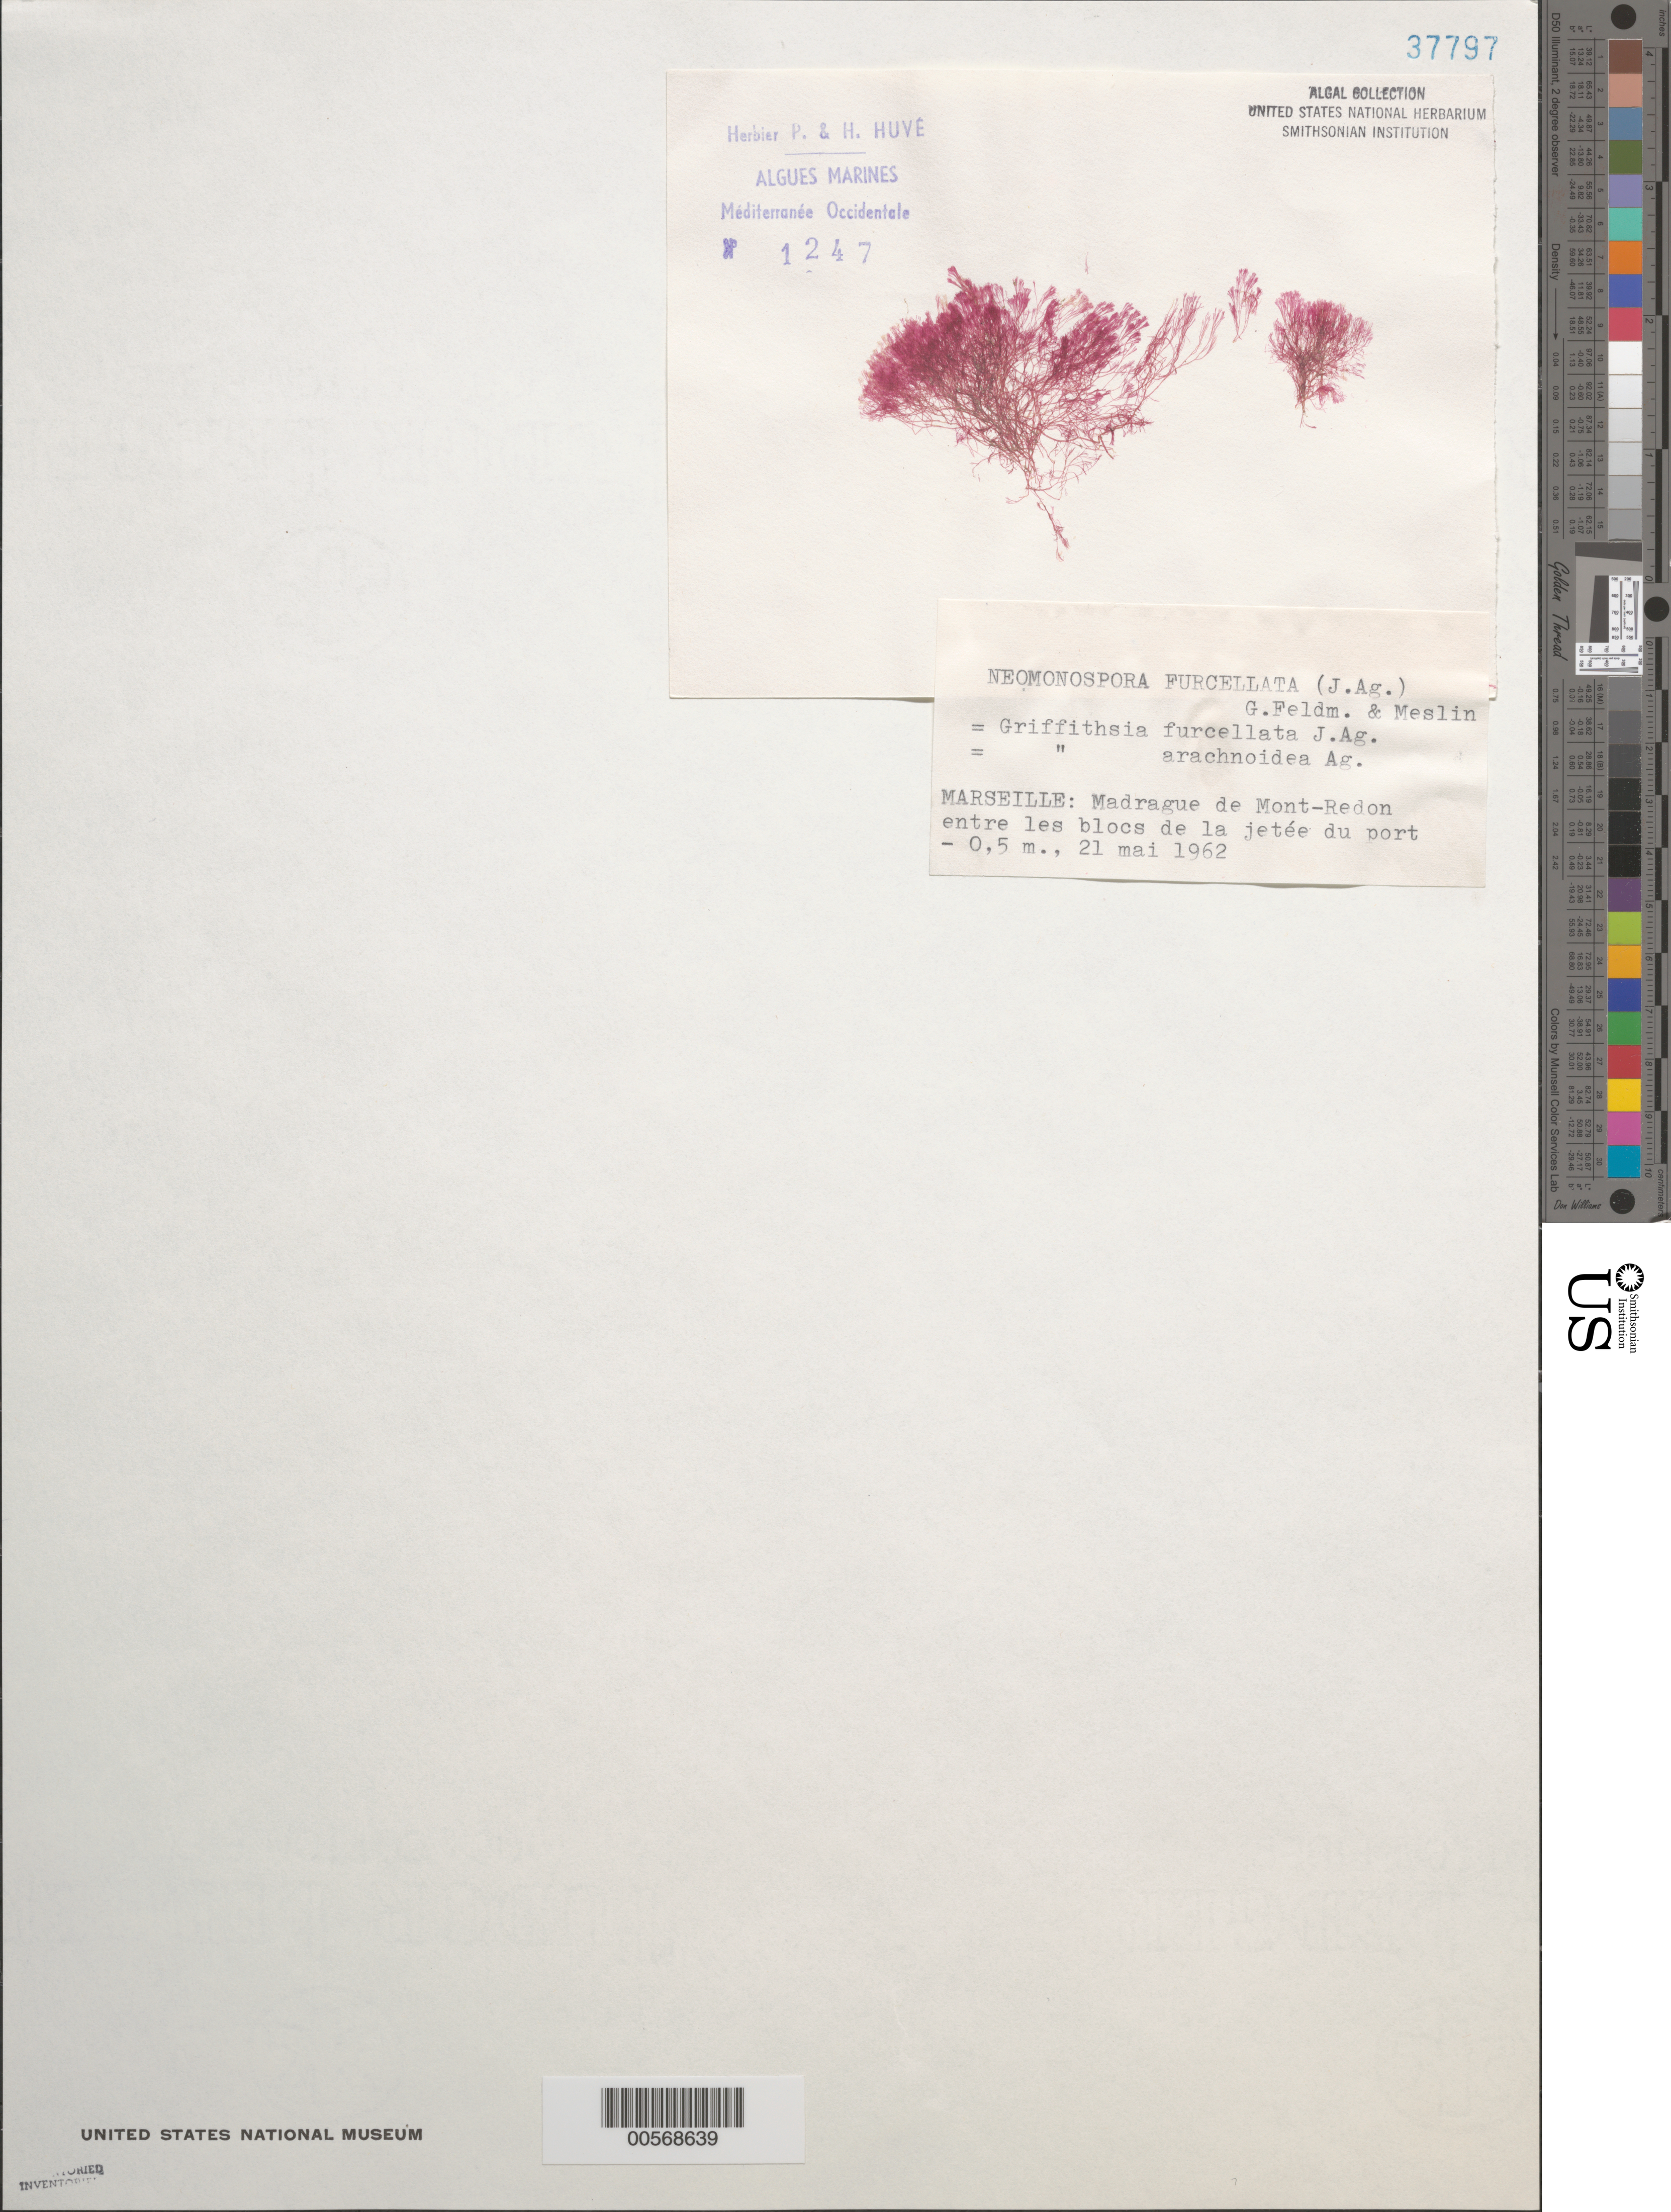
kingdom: Plantae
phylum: Rhodophyta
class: Florideophyceae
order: Ceramiales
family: Wrangeliaceae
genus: Anotrichium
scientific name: Anotrichium furcellatum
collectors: P. Huve & H. Huve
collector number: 1247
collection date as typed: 21 May 1962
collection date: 1962-05-21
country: France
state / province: Provence-Alpes-Côte d'Azur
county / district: Bouches-du-Rhône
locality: Madrague de Mont-Redon, Marseille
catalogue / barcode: US 37797